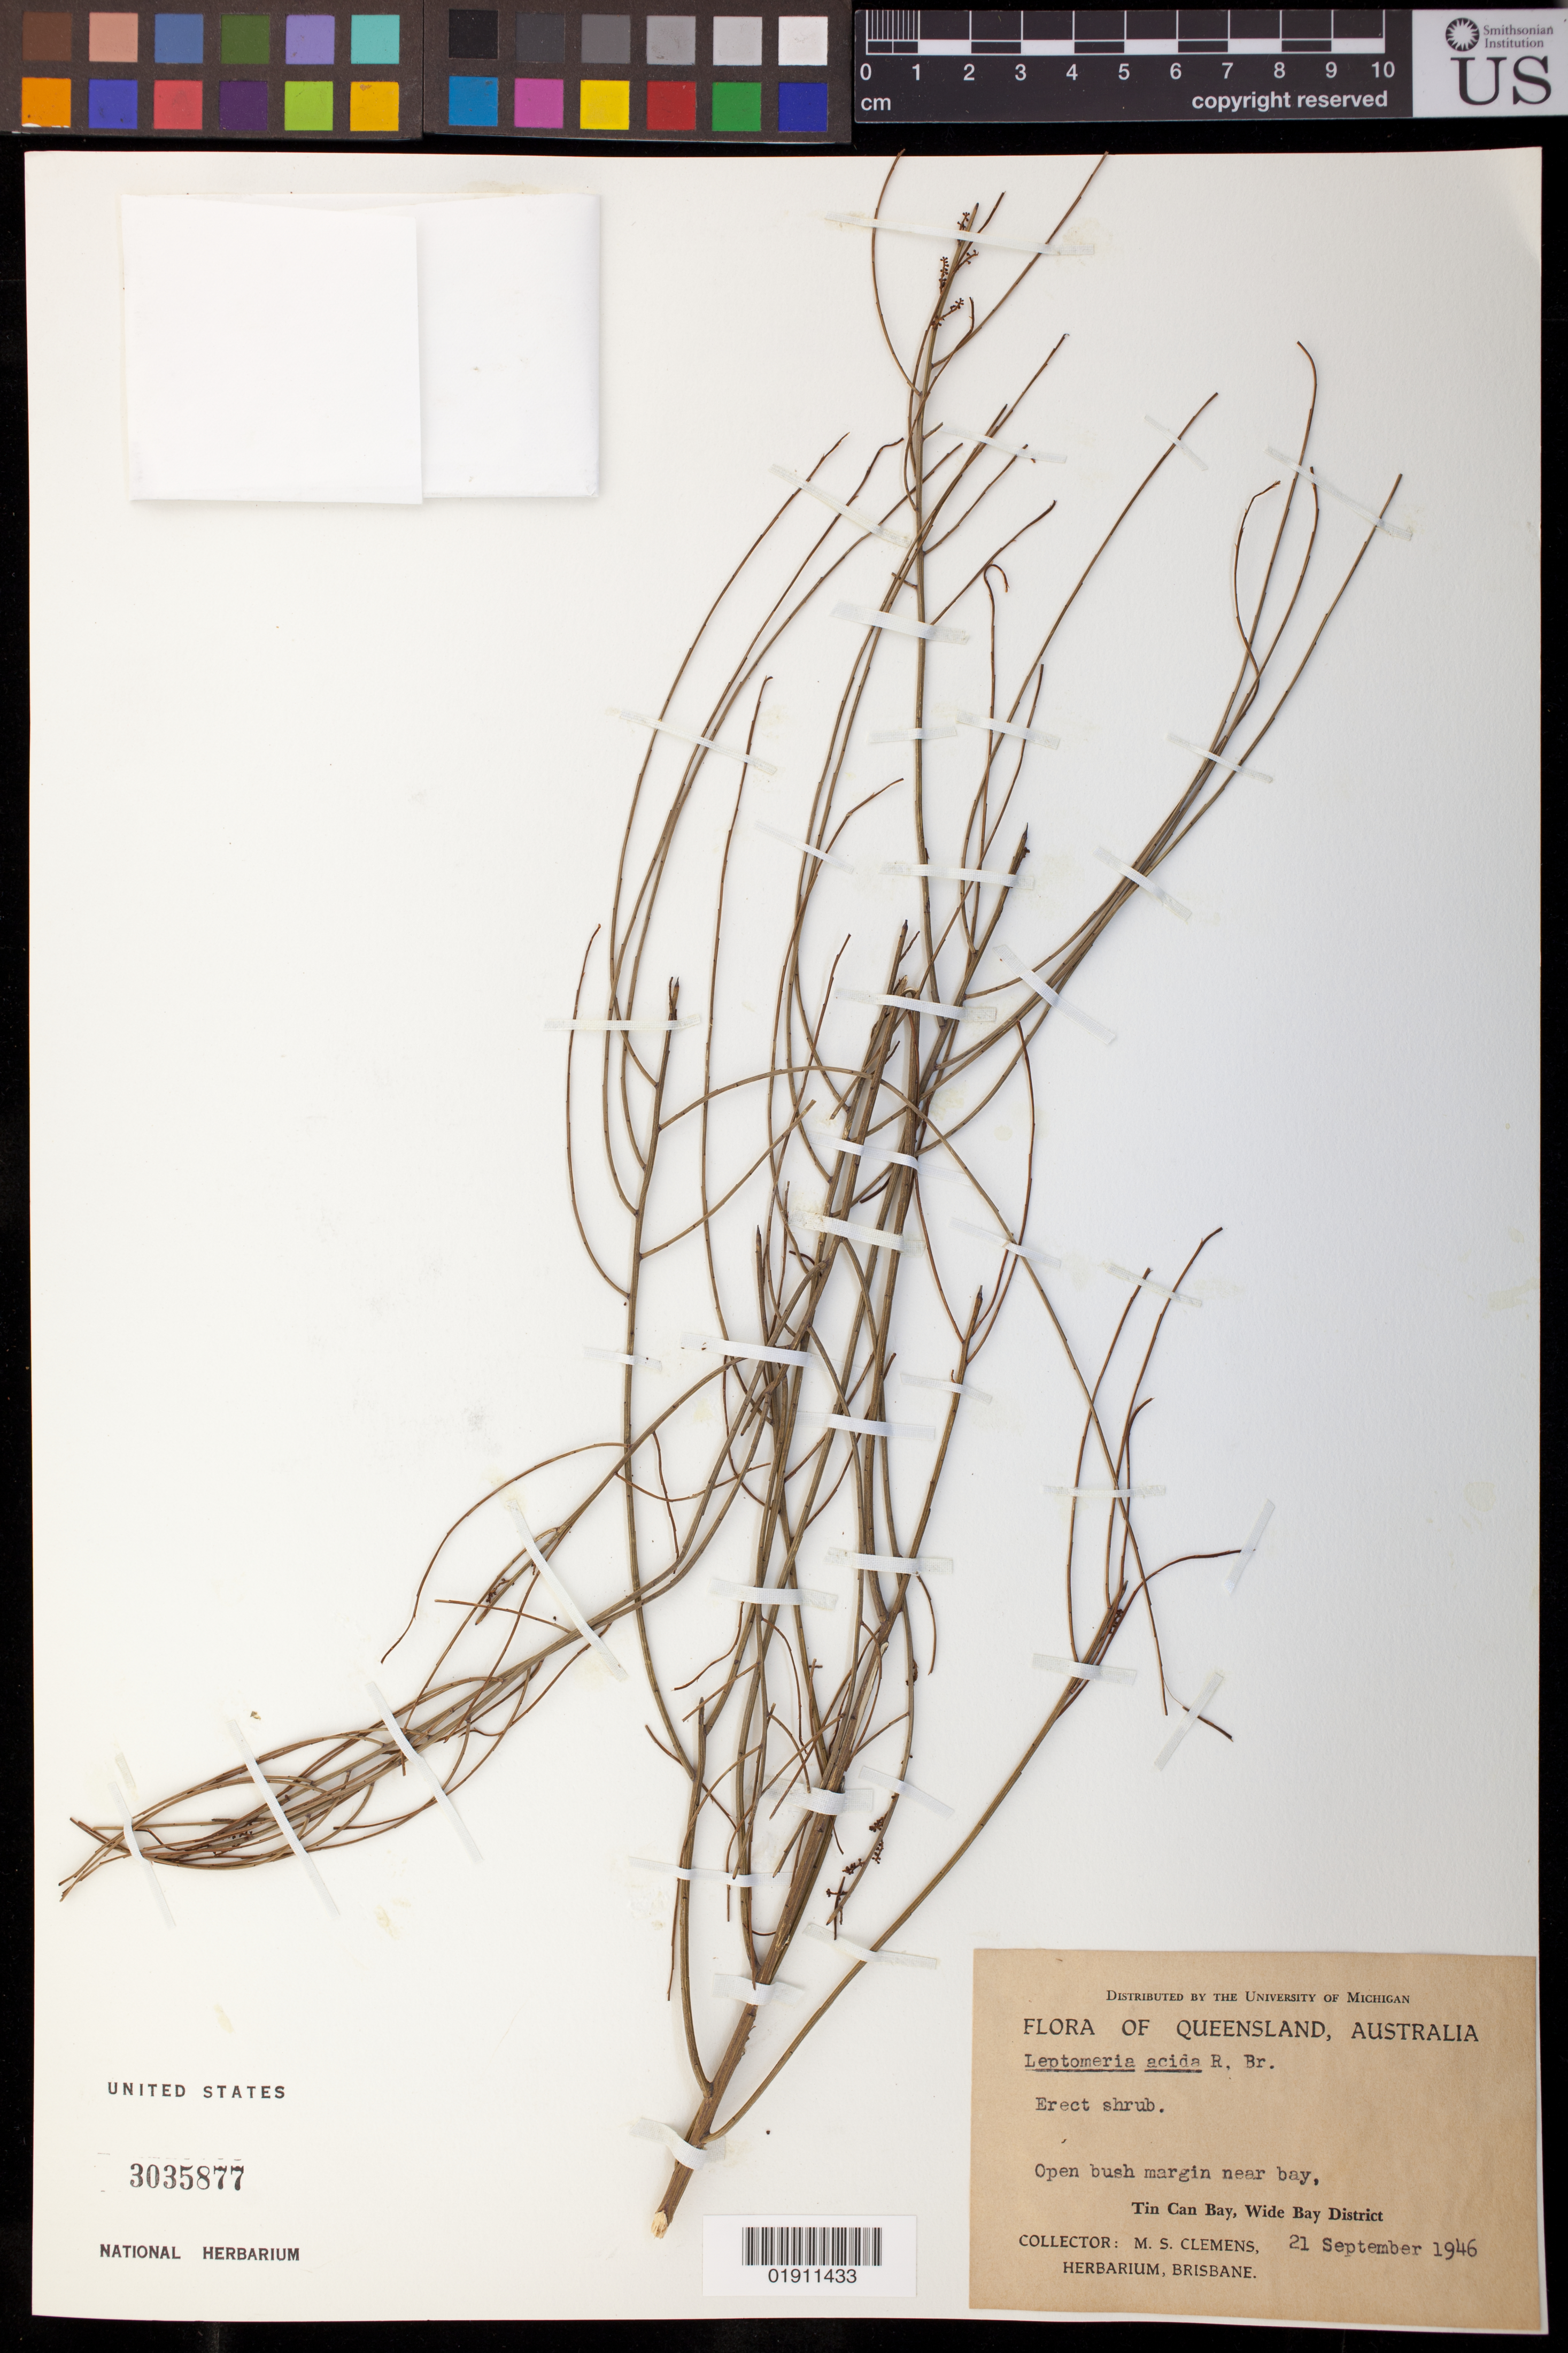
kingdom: Plantae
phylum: Tracheophyta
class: Magnoliopsida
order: Santalales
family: Amphorogynaceae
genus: Leptomeria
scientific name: Leptomeria acida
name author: R. Br.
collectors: M. S. Clemens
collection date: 1946-09-21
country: Australia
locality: Open bush margin near bay, Tin Can Bay, Wide Bay District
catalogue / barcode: US 3035877